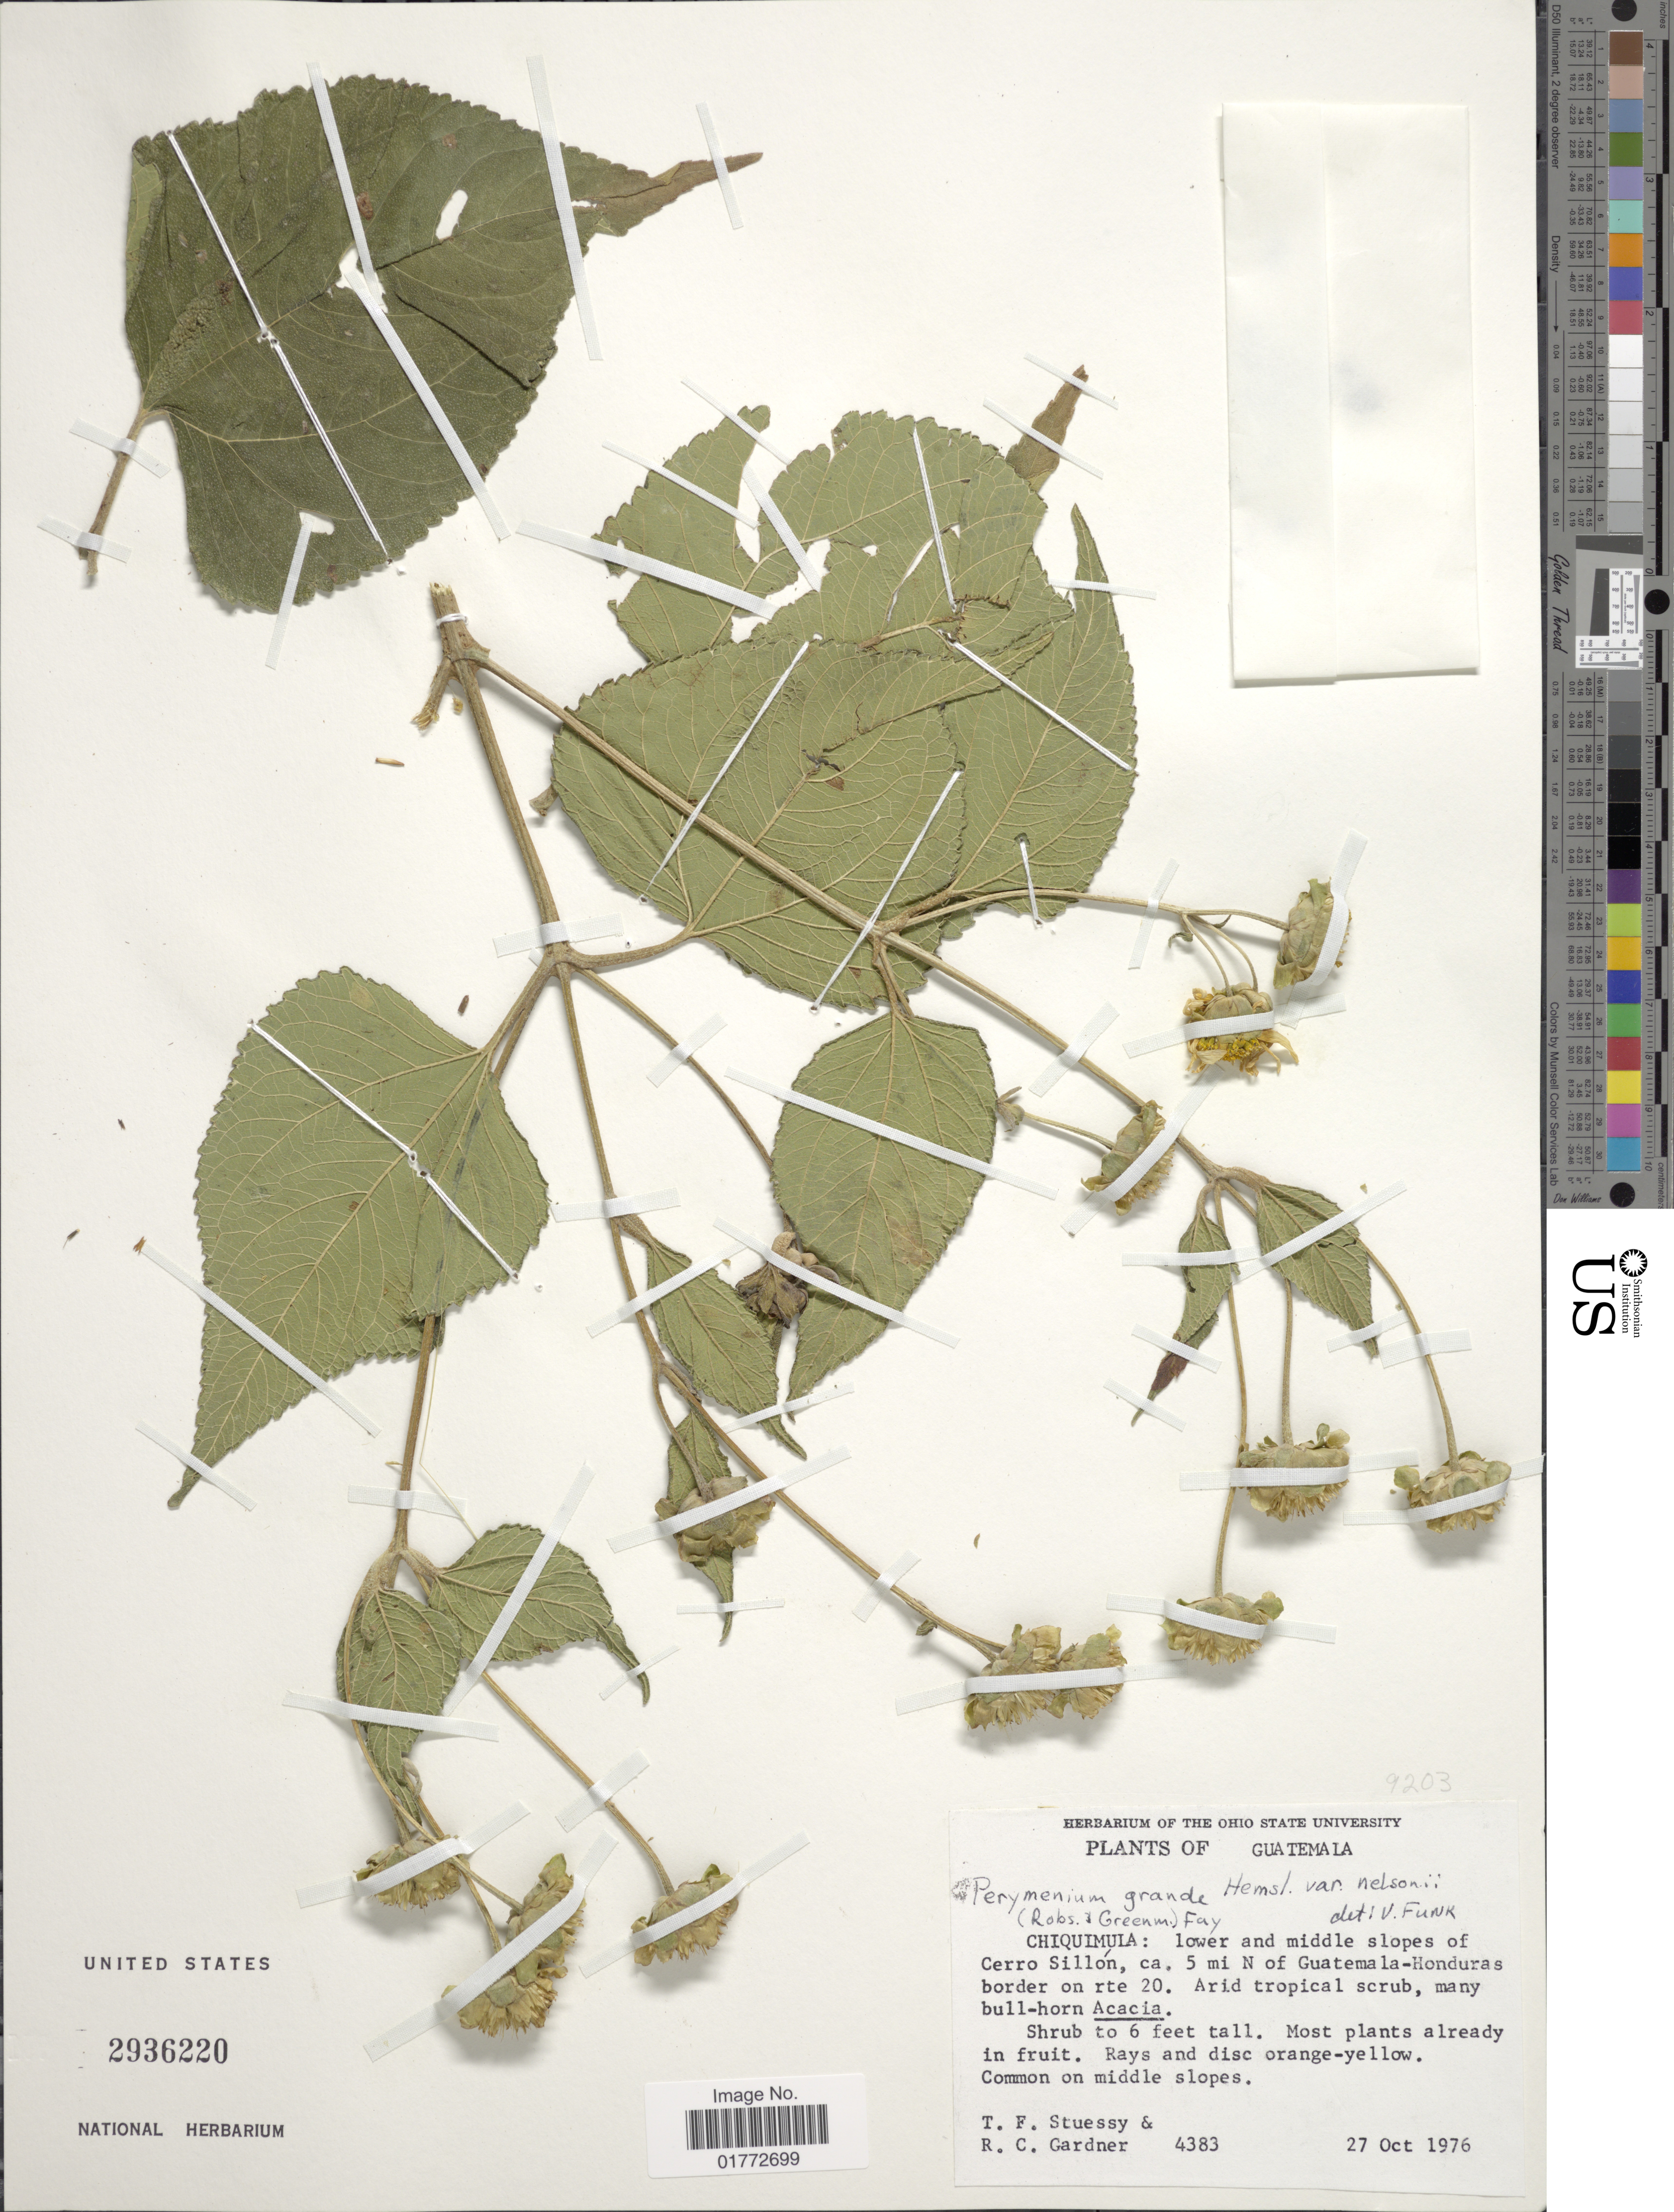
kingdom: Plantae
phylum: Tracheophyta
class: Magnoliopsida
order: Asterales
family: Asteraceae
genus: Perymenium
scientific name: Perymenium grande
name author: Hemsl.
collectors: T. Stuessy & R. C. Gardner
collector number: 4383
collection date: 1976-10-27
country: Guatemala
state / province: Chiquimula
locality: Lower and middle slopes of Cerros Sillon, ca. 5 mi N of Guatemala-Honduras border on rte 20.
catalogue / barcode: US 2936220